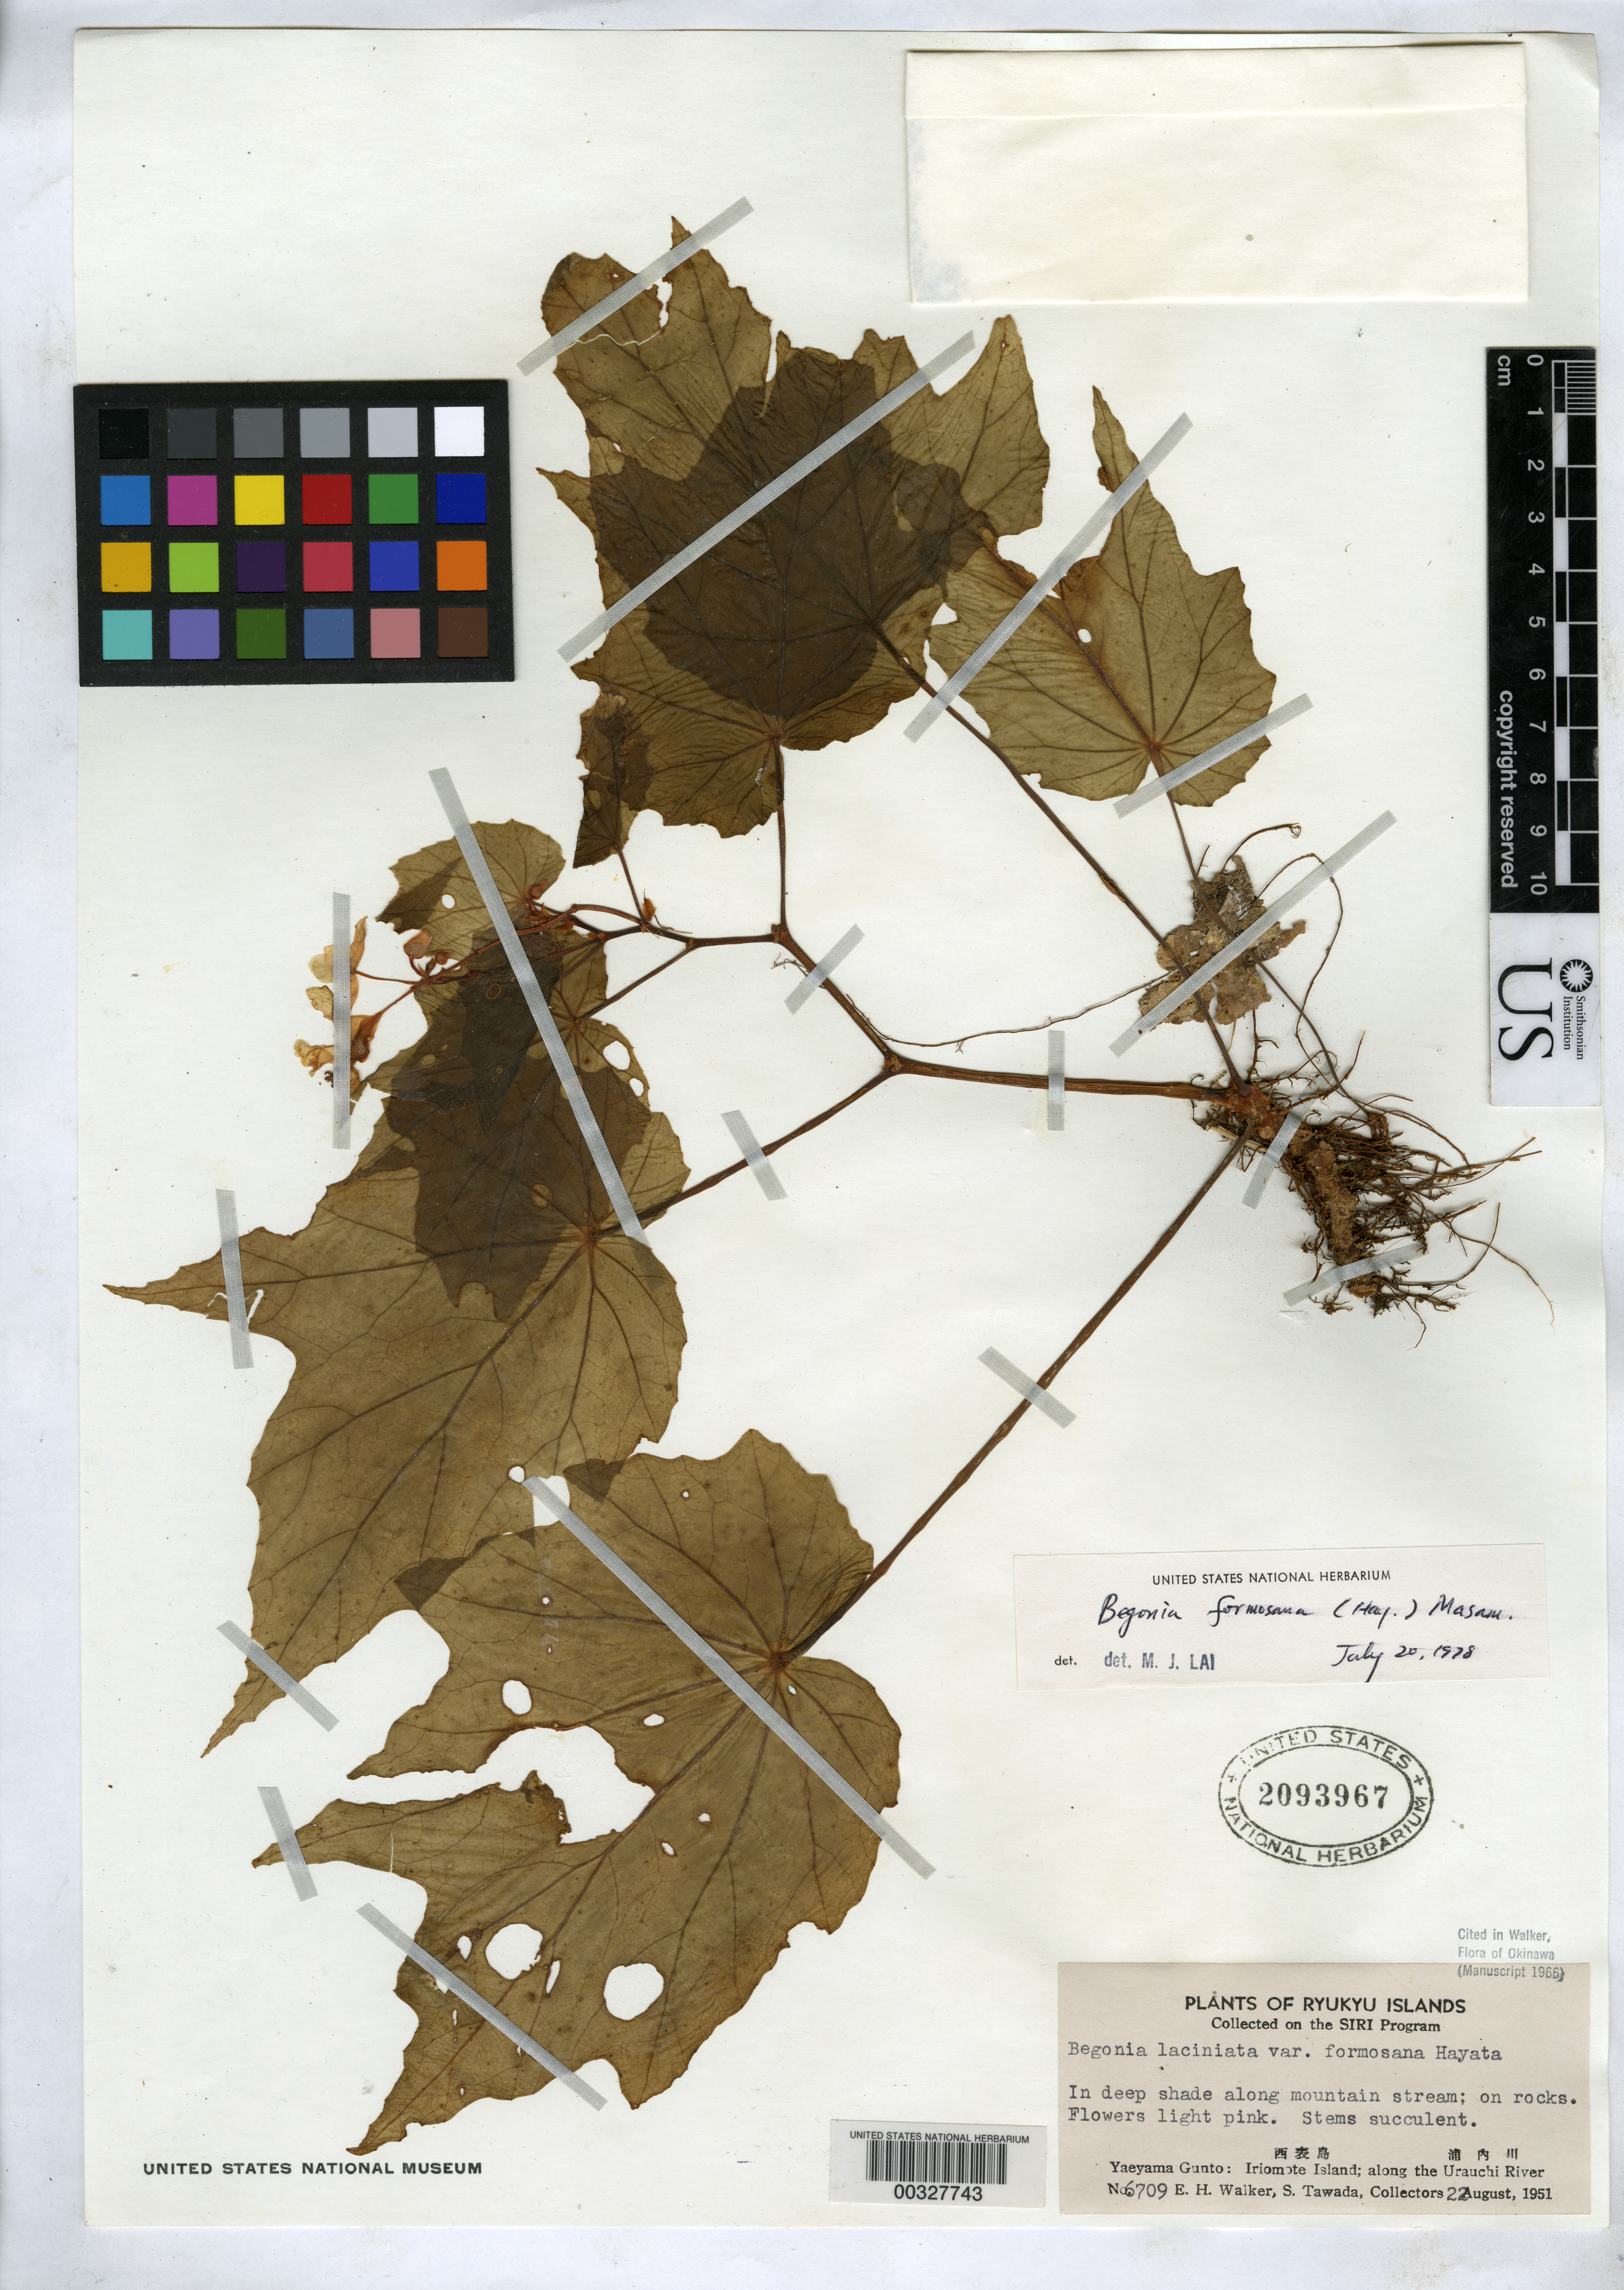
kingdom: Plantae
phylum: Tracheophyta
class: Magnoliopsida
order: Cucurbitales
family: Begoniaceae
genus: Begonia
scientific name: Begonia formosana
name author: (Hayata) Masam.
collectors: E. H. Walker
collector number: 6709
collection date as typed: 22 Aug 1951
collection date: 1951-08-22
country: Japan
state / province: Okinawa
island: Iriomote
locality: Yaeyama gunto, iriomote island, along urauchi river [Sakishima Is.]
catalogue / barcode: US 2093967